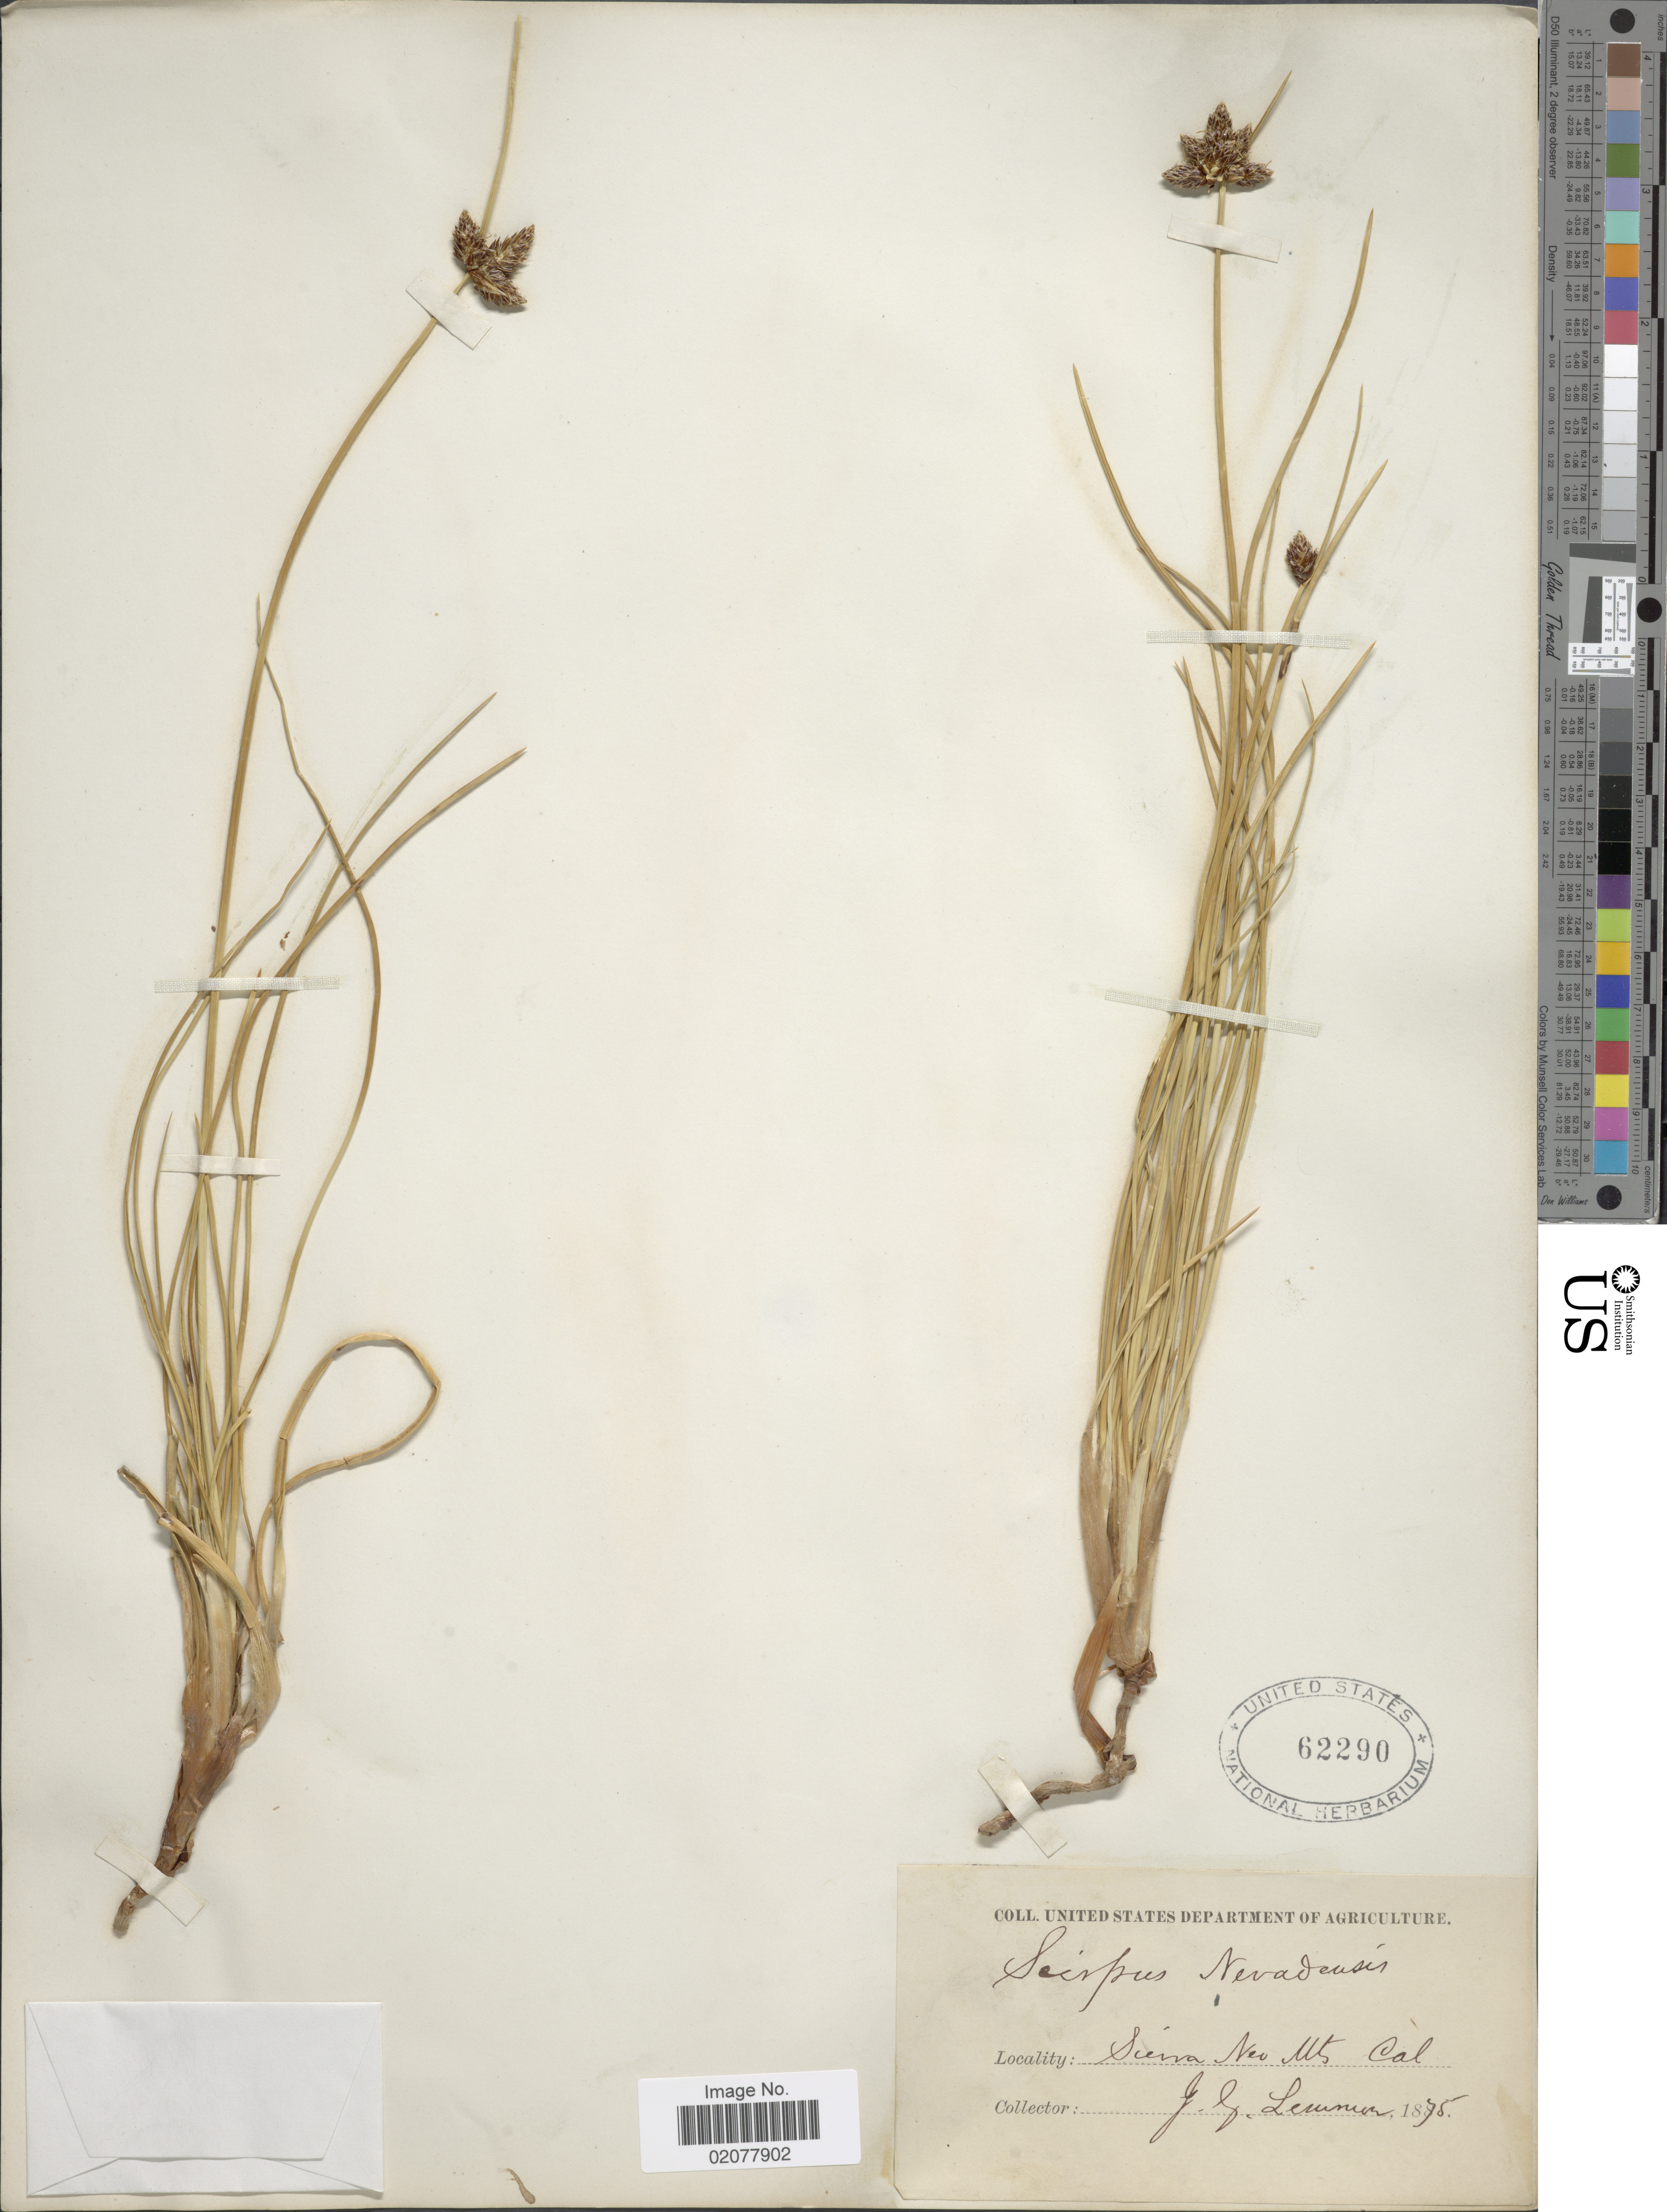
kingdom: Plantae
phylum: Tracheophyta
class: Liliopsida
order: Poales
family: Cyperaceae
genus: Amphiscirpus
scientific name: Amphiscirpus nevadensis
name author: (S. Watson) Oteng-Yeb.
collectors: J. Lemmon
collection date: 1875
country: United States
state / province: California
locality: Sierra Nev Mts.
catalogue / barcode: US 62290